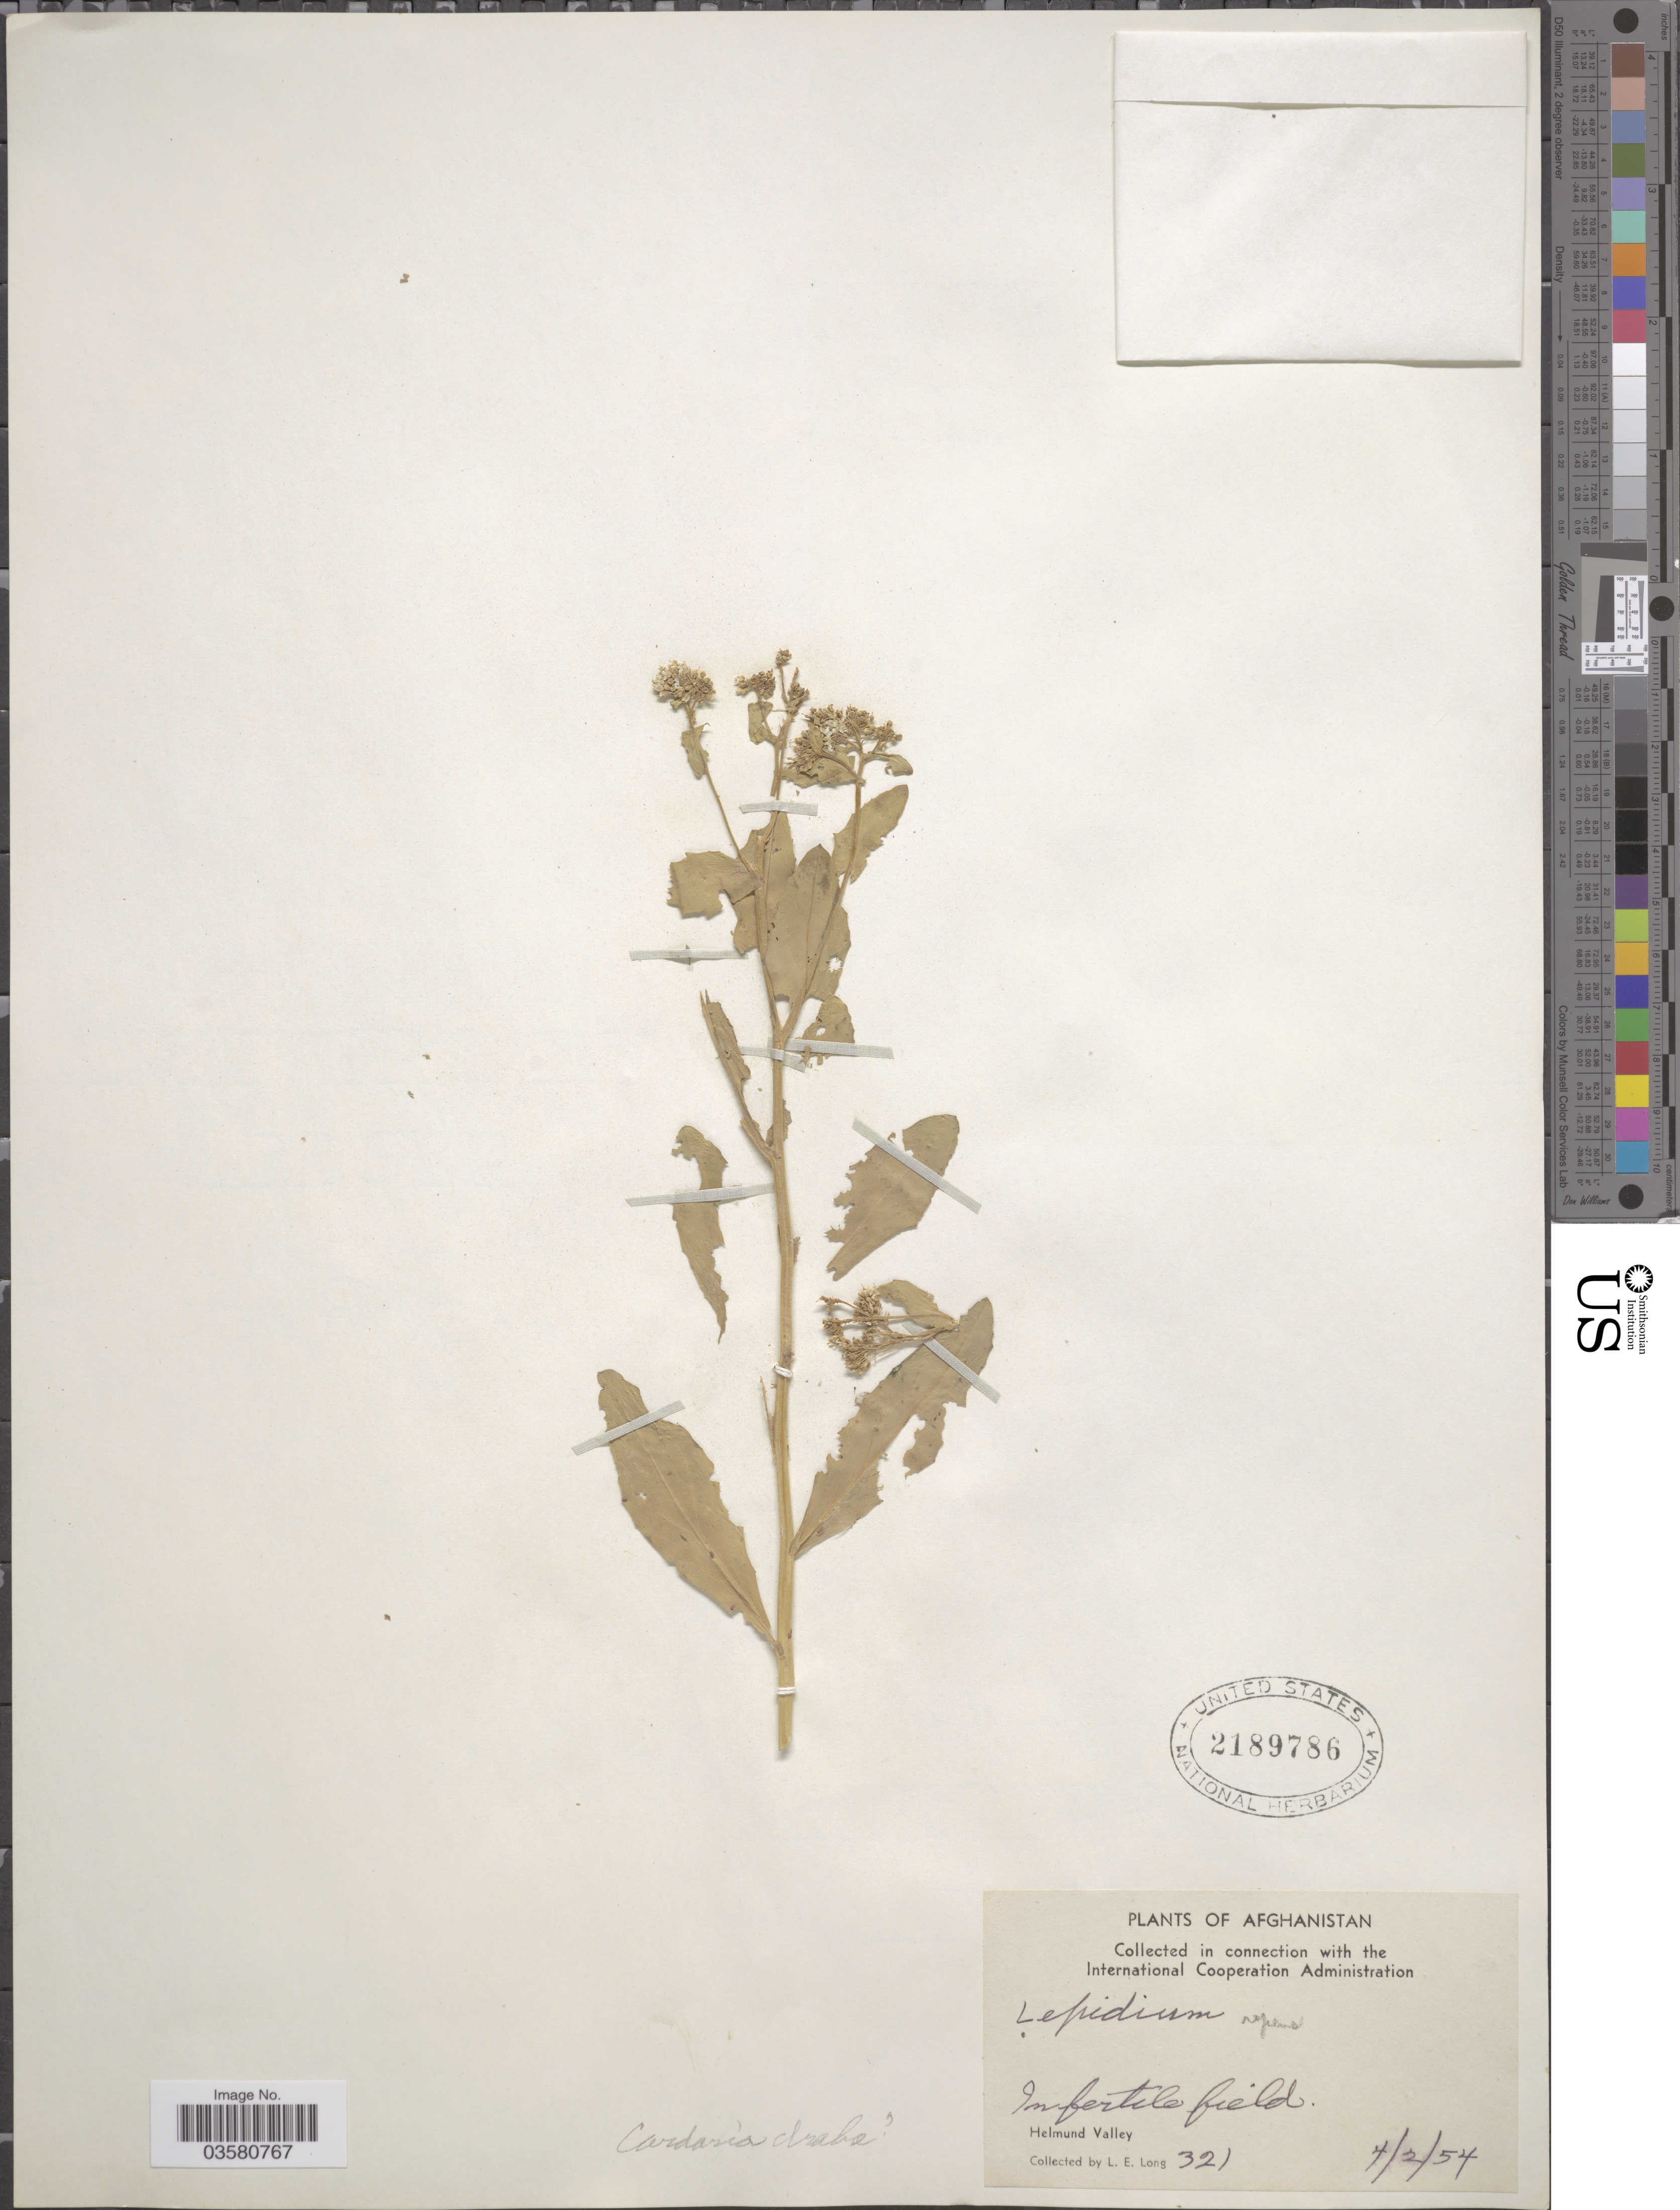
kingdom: Plantae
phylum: Tracheophyta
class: Magnoliopsida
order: Brassicales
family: Brassicaceae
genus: Lepidium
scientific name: Lepidium draba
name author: L.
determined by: Strong, M. T., (US), Smithsonian Institution - National Museum of Natural History (UNITED STATES)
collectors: L. E. Long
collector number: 321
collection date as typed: Transcribed d/m/y: 4/2/54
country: Afghanistan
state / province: Helmand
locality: Helmund Valley.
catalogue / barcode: US 2189786